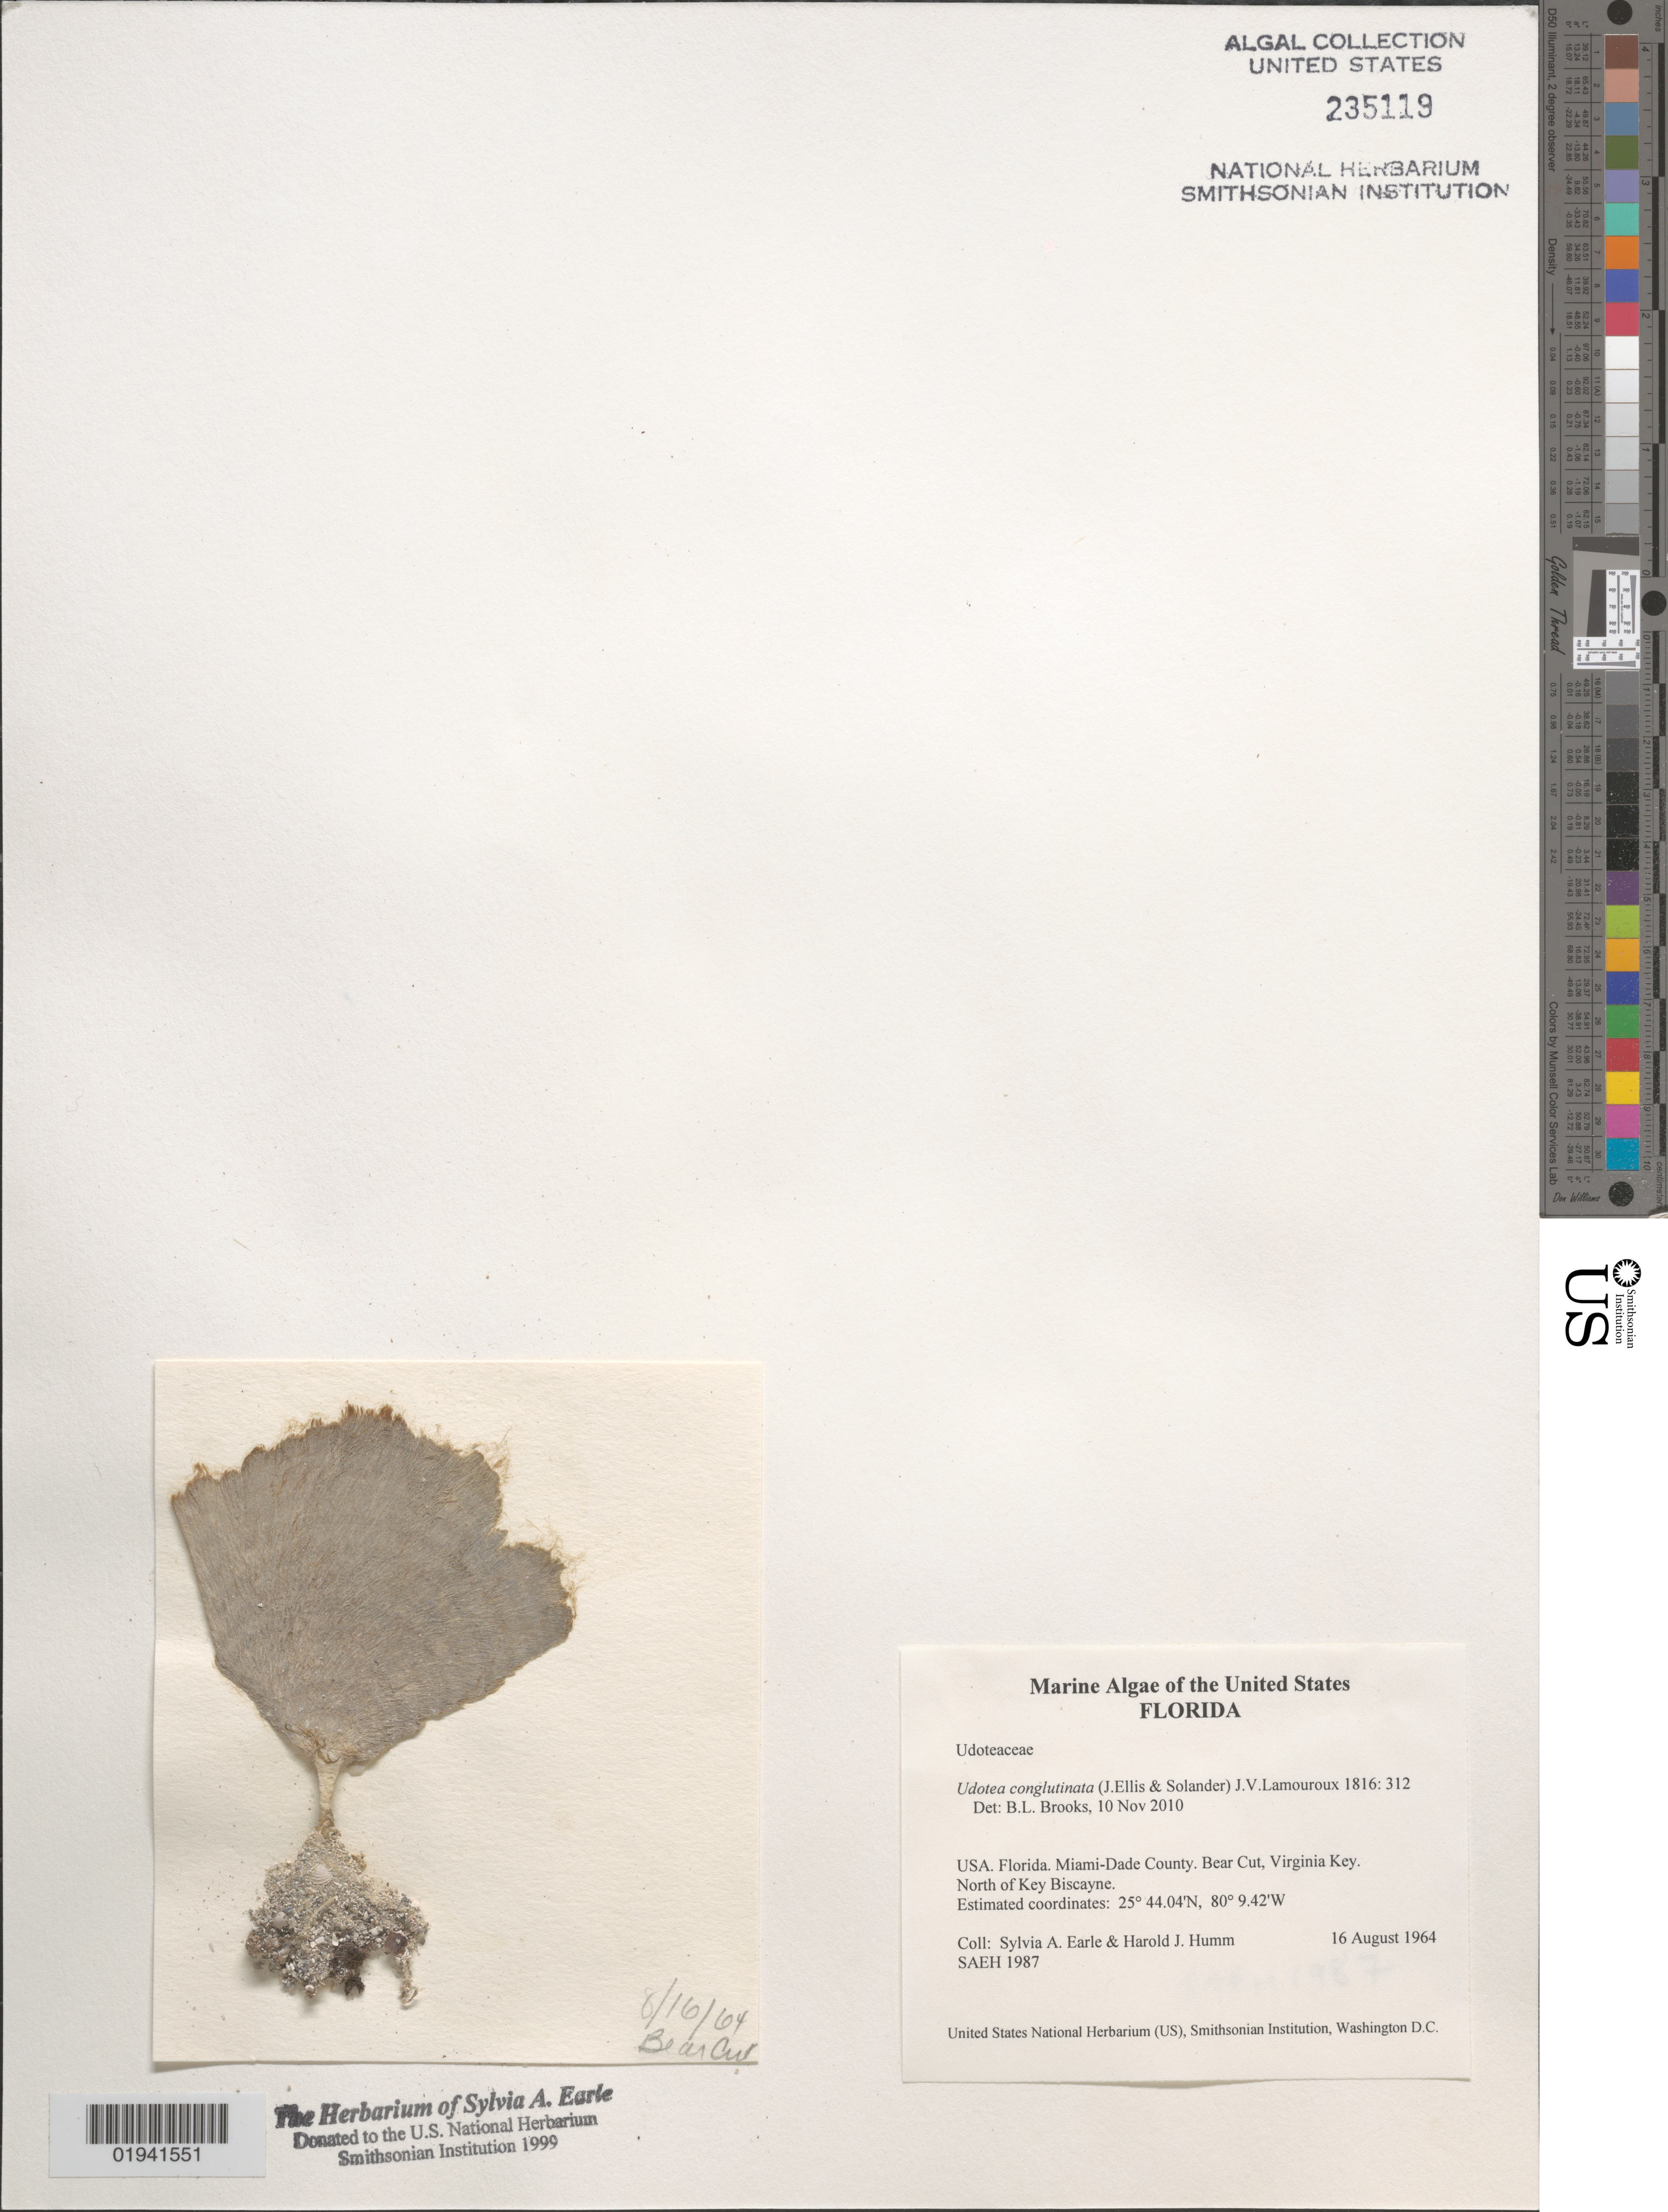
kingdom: Plantae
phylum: Chlorophyta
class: Ulvophyceae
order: Bryopsidales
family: Udoteaceae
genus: Udotea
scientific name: Udotea conglutinata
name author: (Ellis & Sol.) J.V.Lamouroux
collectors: S. A. Earle & H. J. Humm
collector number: SAEH1987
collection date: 1964-08-16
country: United States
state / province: Florida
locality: Miami-Dade County. Bear Cut, Virginia Key. North of Key Biscayne.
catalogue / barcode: US 235119